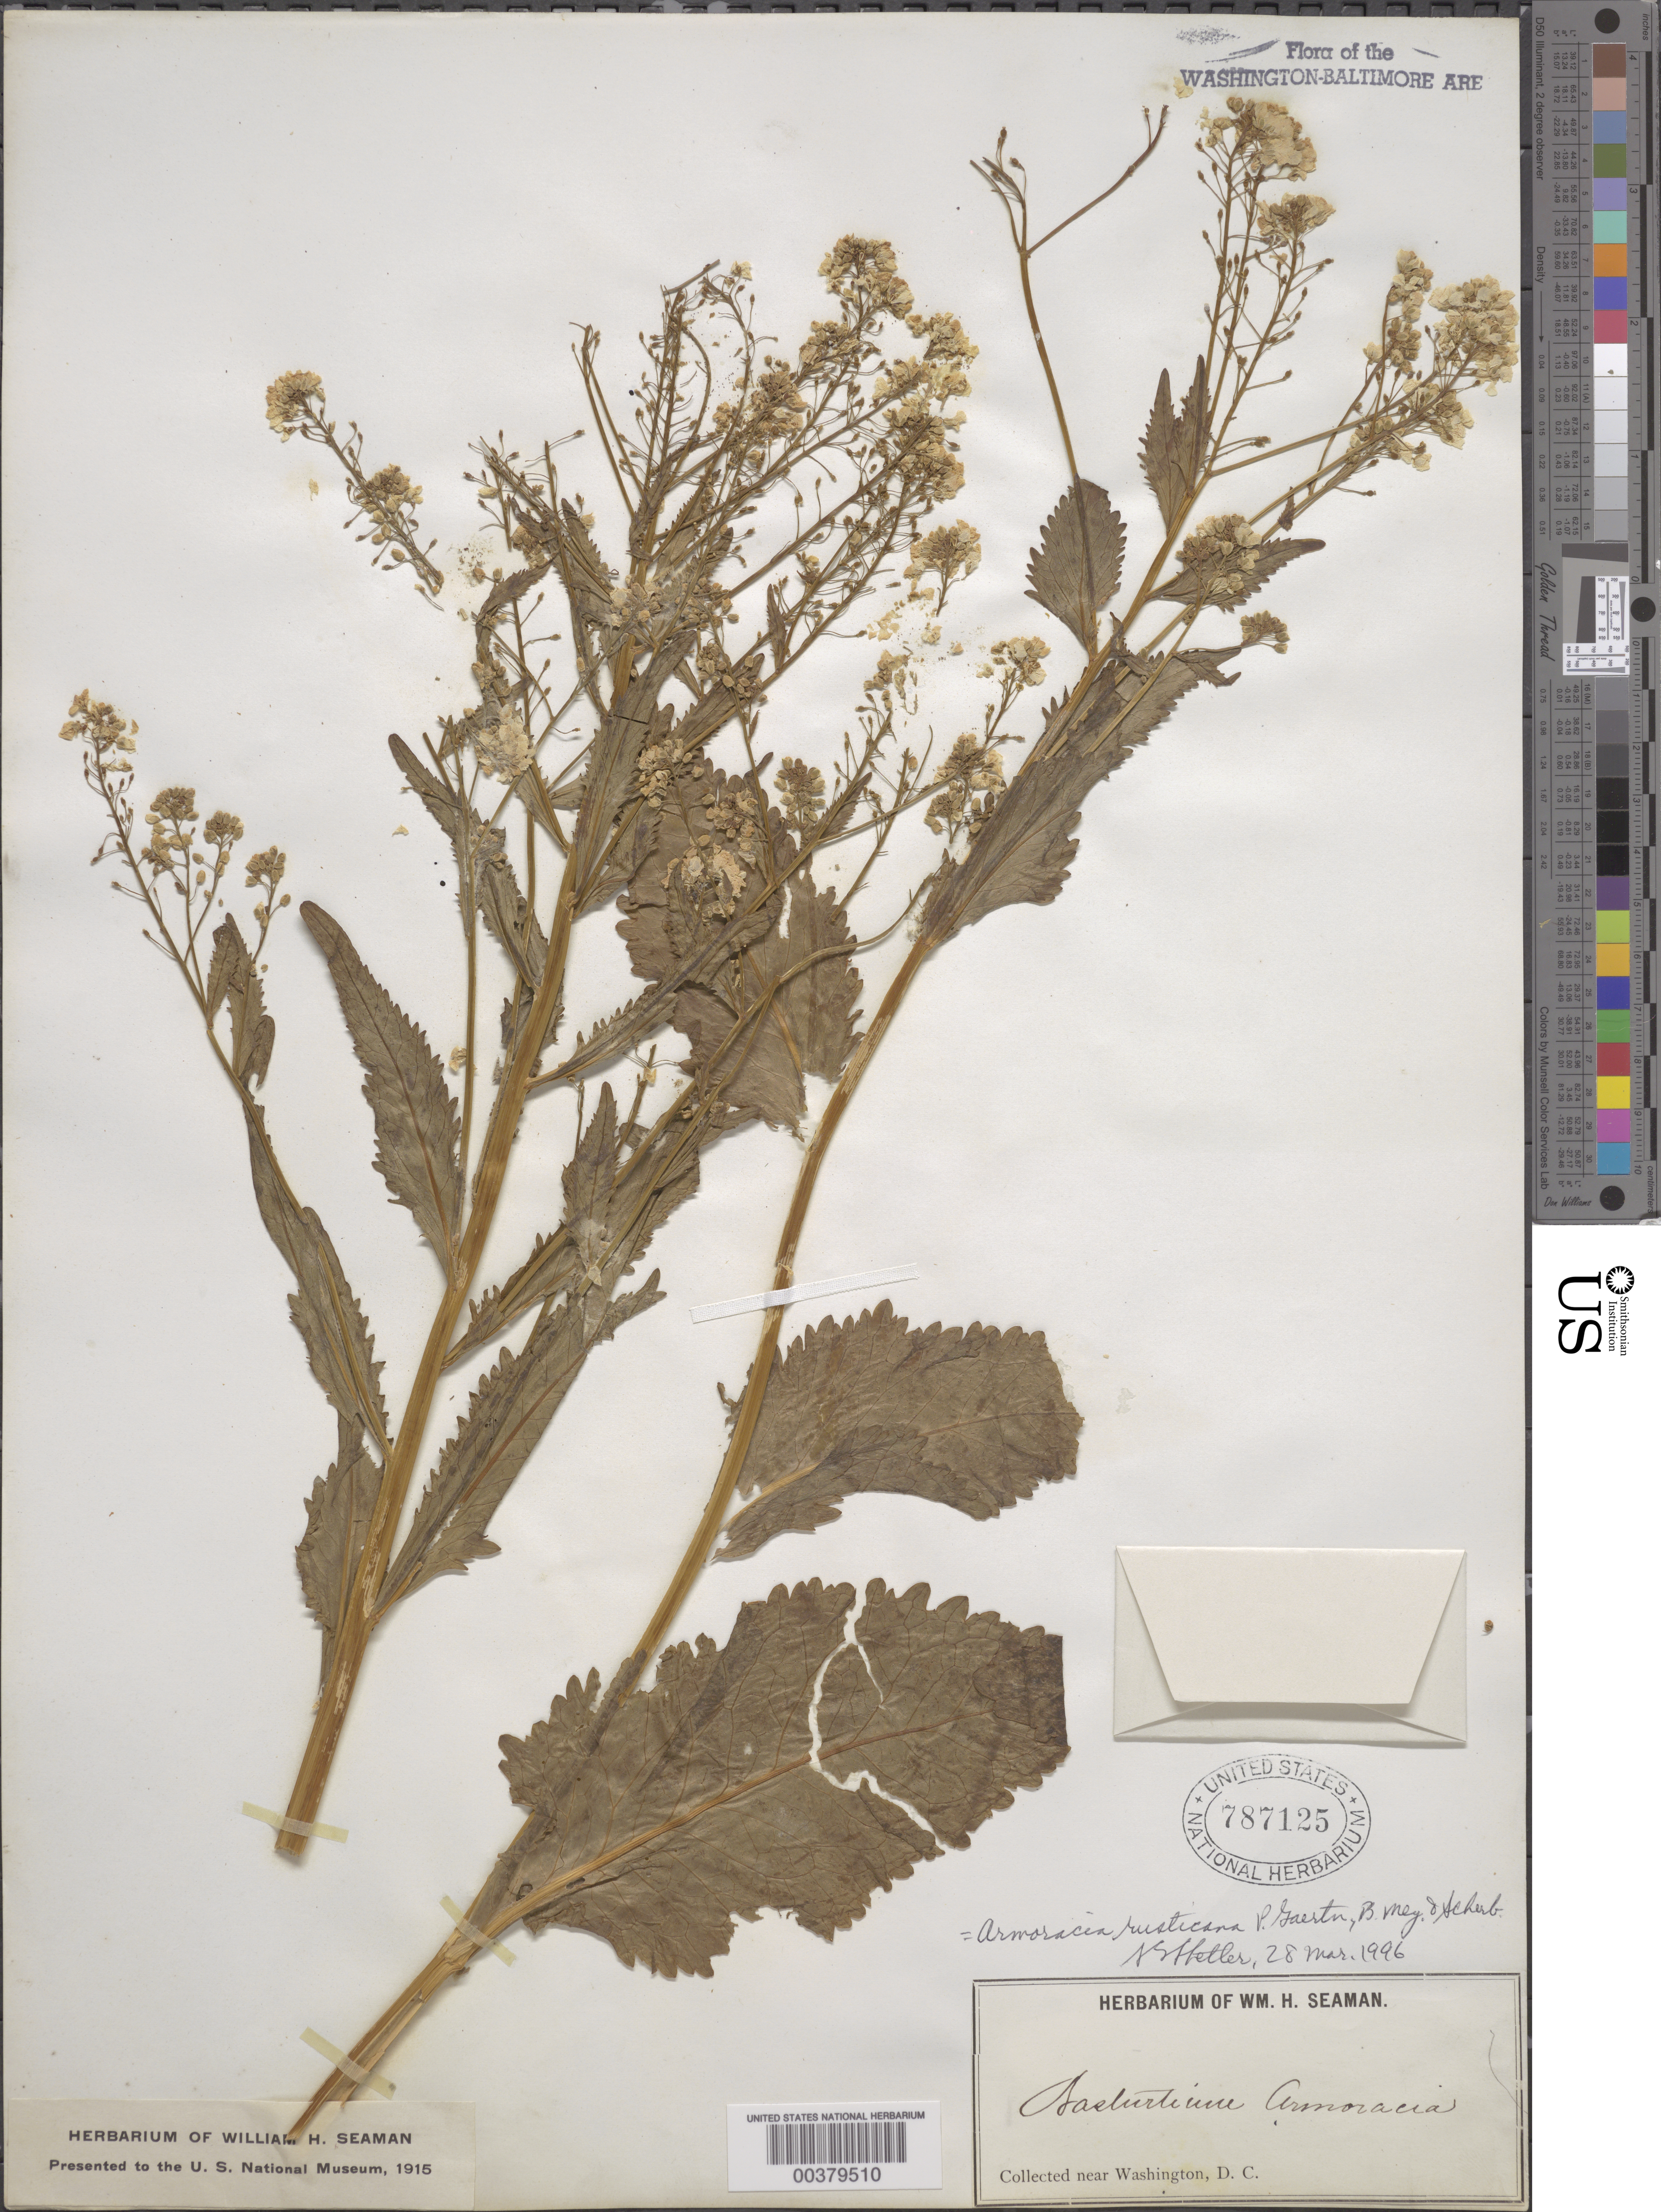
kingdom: Plantae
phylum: Tracheophyta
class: Magnoliopsida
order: Brassicales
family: Brassicaceae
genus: Armoracia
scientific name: Armoracia rusticana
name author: G. Gaertn. et al.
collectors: W. Seaman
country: United States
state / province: District of Columbia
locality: DC vicinity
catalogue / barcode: US 787125